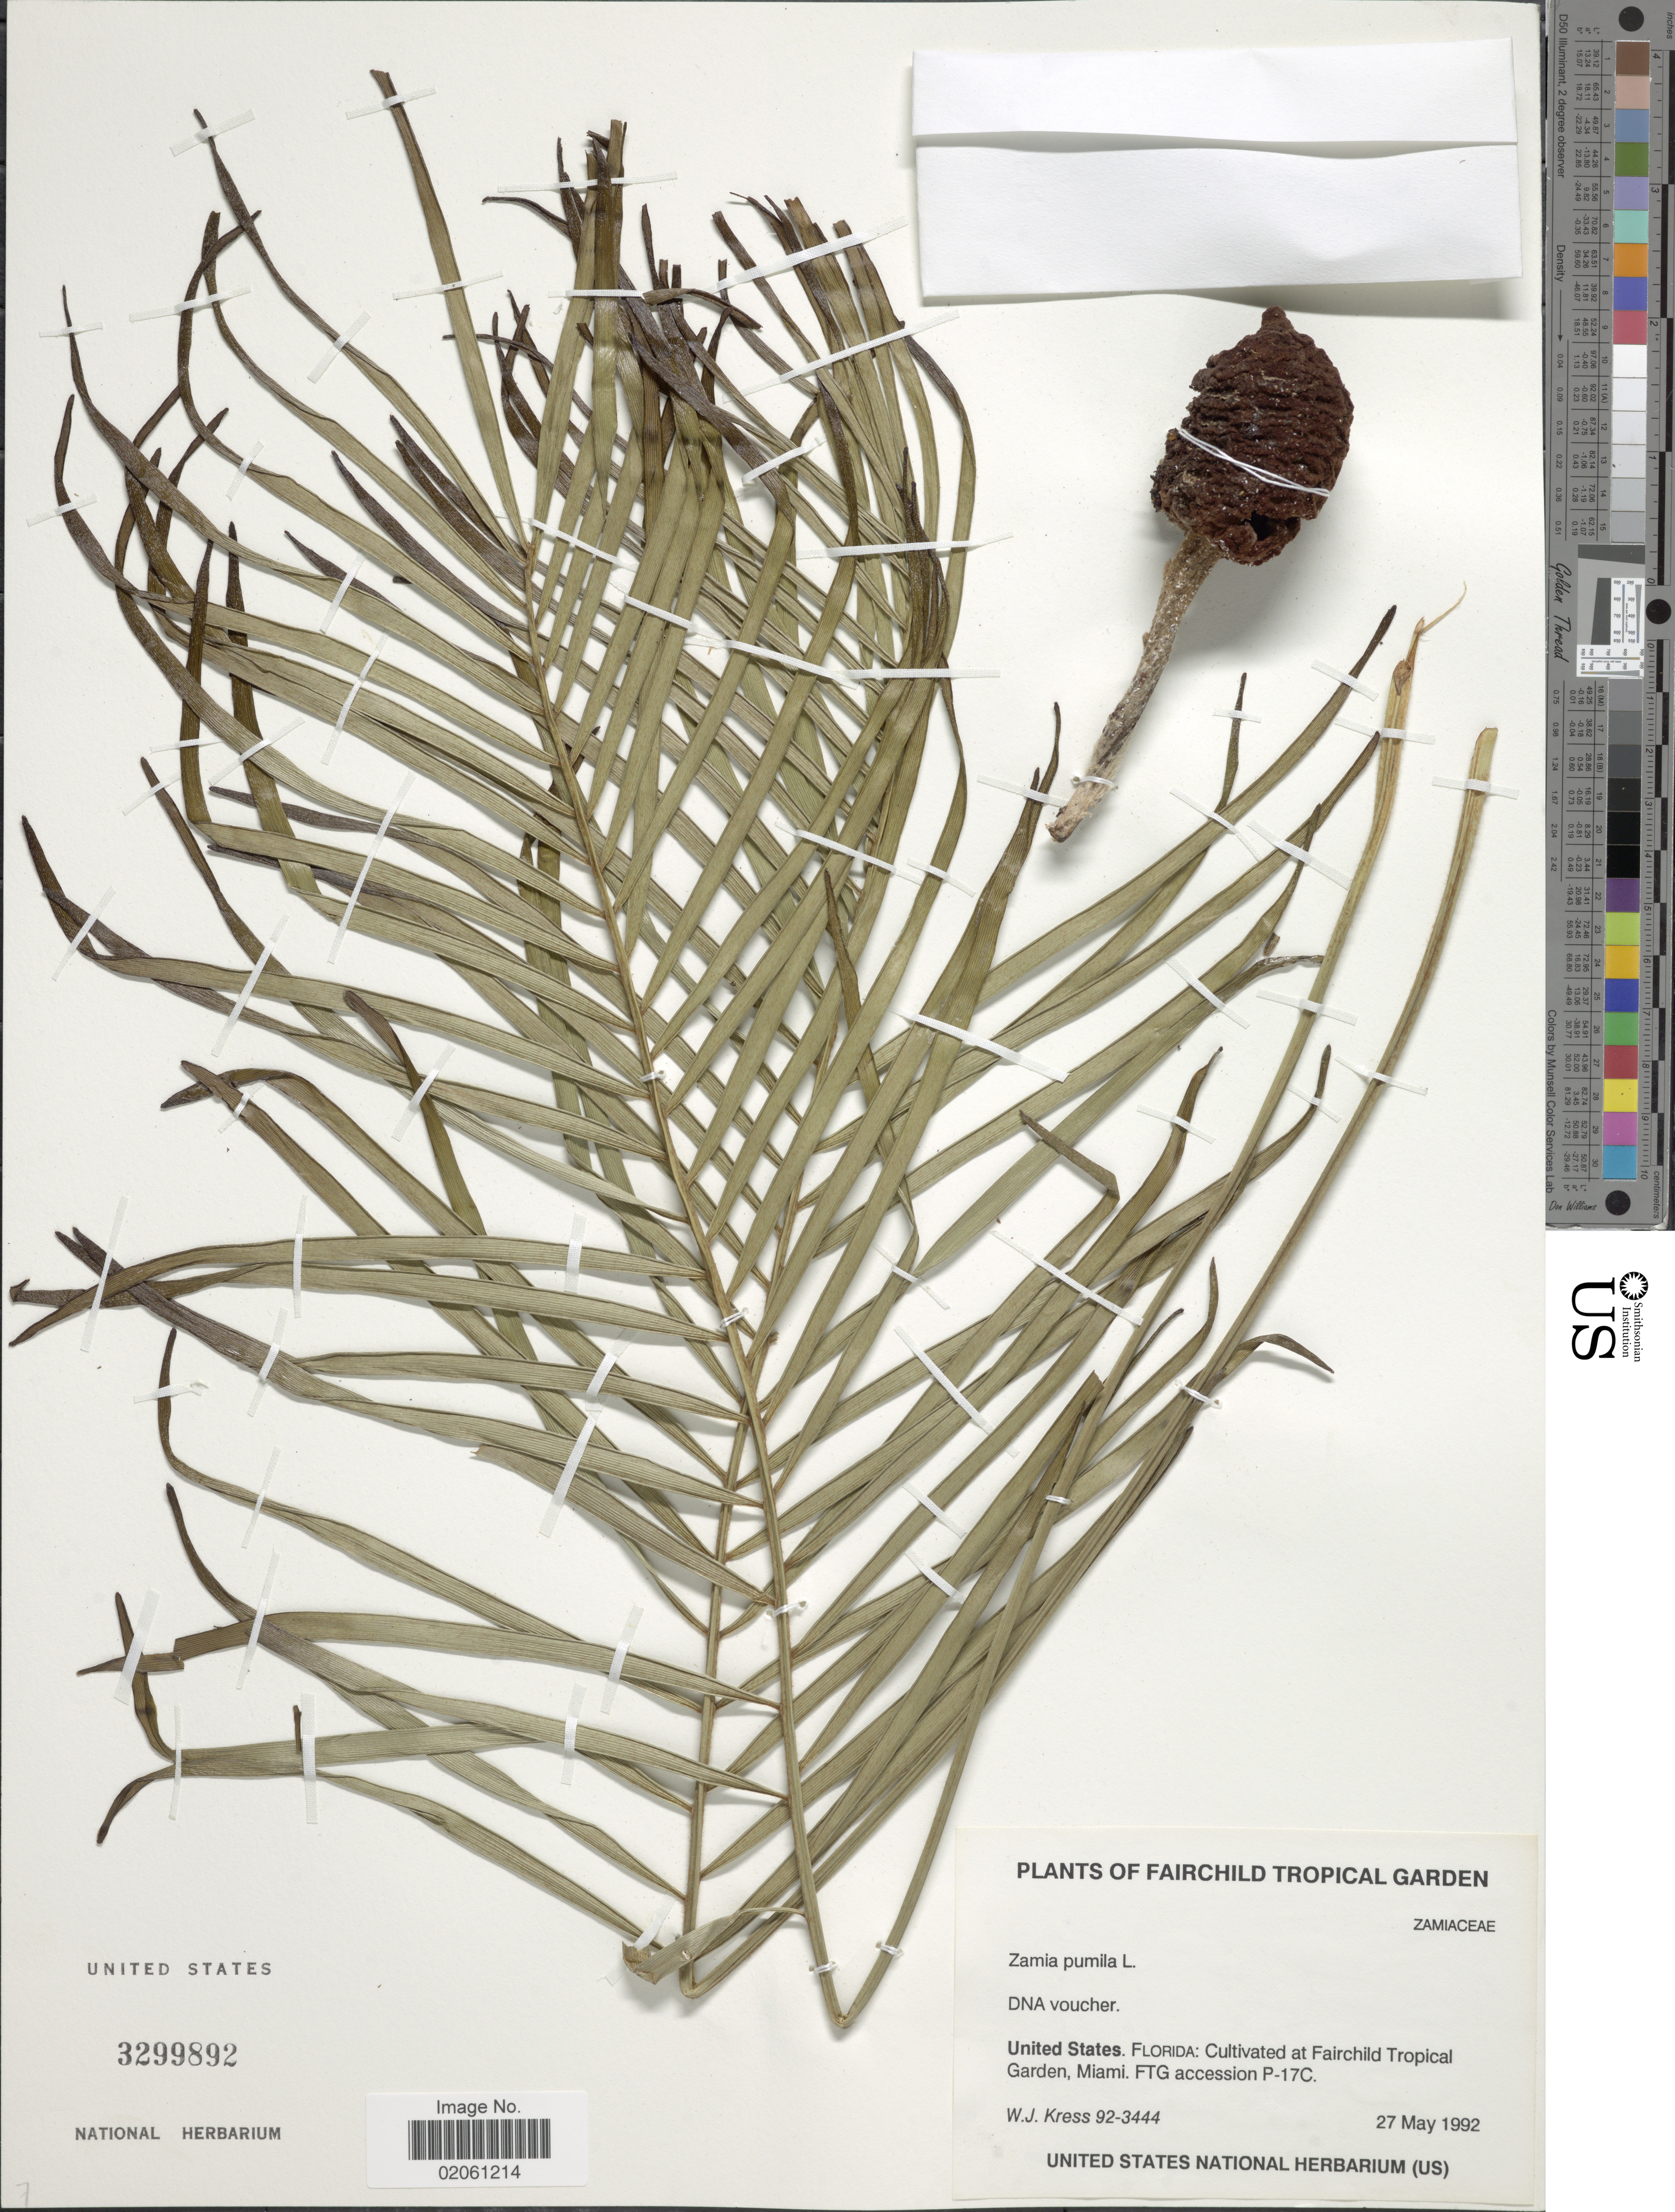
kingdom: Plantae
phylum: Tracheophyta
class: Cycadopsida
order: Cycadales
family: Zamiaceae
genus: Zamia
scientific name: Zamia pumila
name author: L.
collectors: W. J. Kress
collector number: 92-3444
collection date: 1992-05-27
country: United States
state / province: Florida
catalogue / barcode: US 3299892